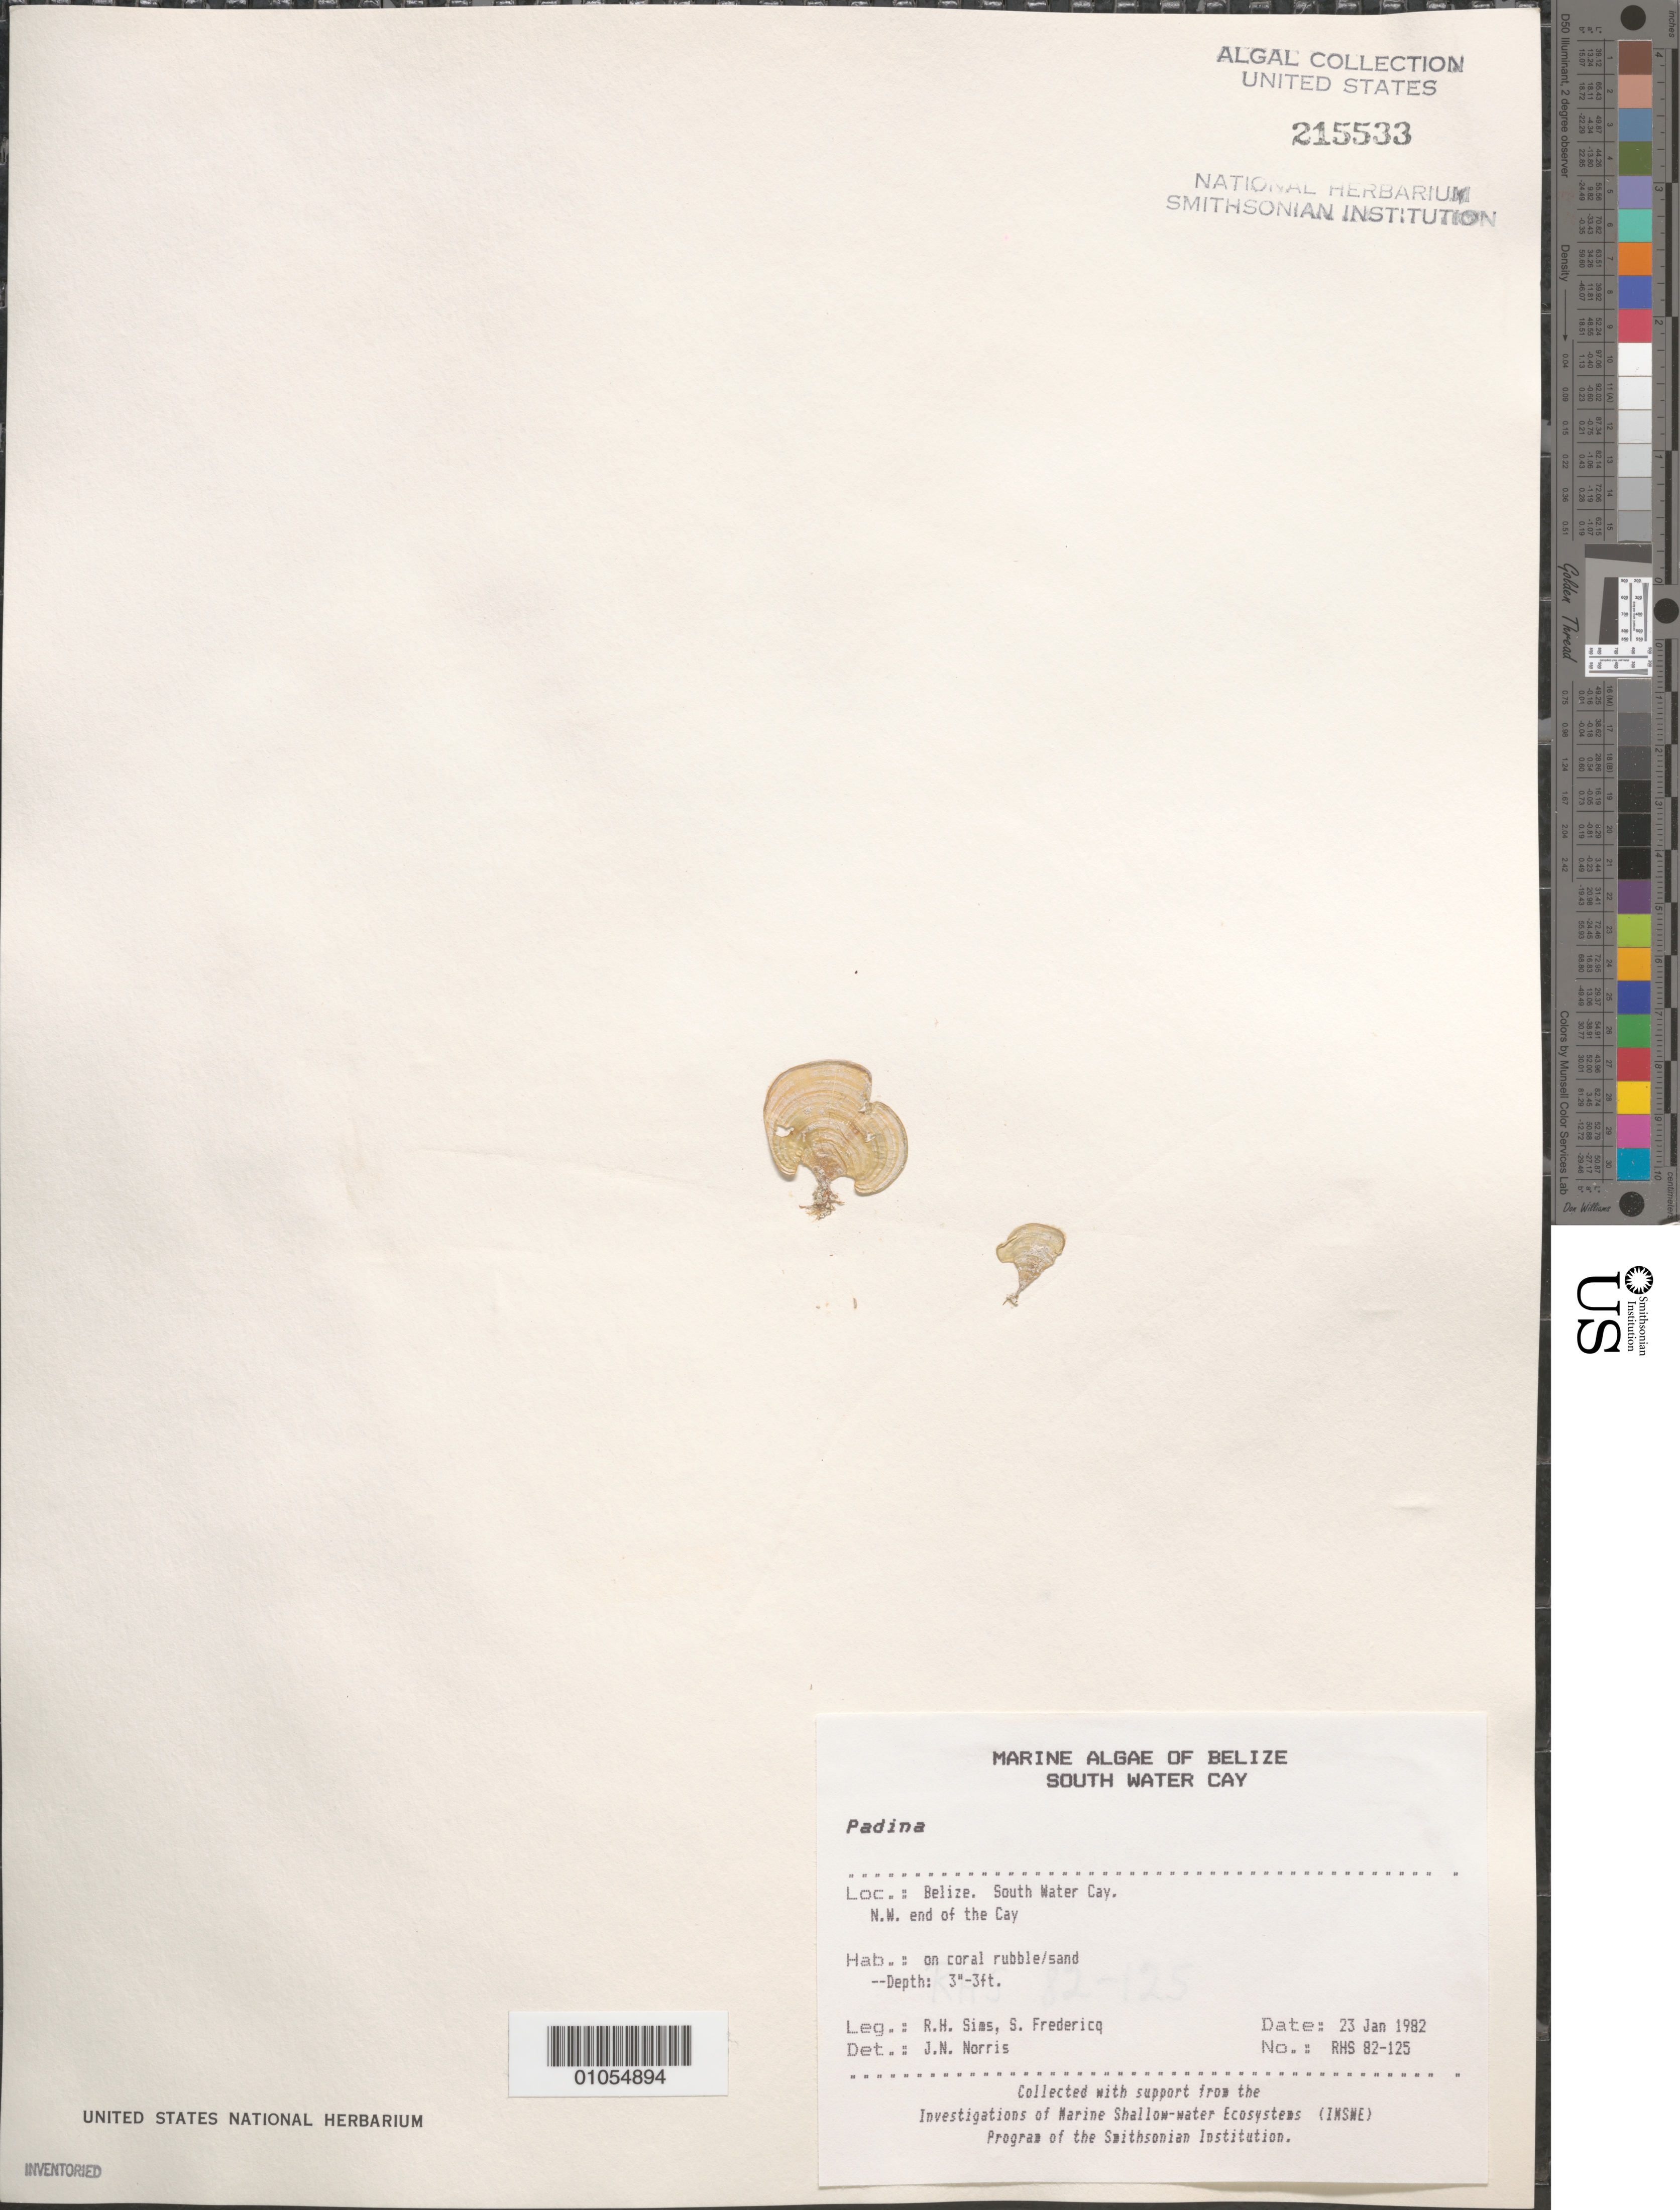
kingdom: Chromista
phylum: Ochrophyta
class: Phaeophyceae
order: Dictyotales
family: Dictyotaceae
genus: Padina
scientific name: Padina sp.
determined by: Norris, James N.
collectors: R. H. Sims & S. Fredericq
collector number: RHS 82-125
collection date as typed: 23 Jan 1982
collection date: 1982-01-23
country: Belize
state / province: Stann Creek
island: South Water Cay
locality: Northwest end of cay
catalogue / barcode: US 215533